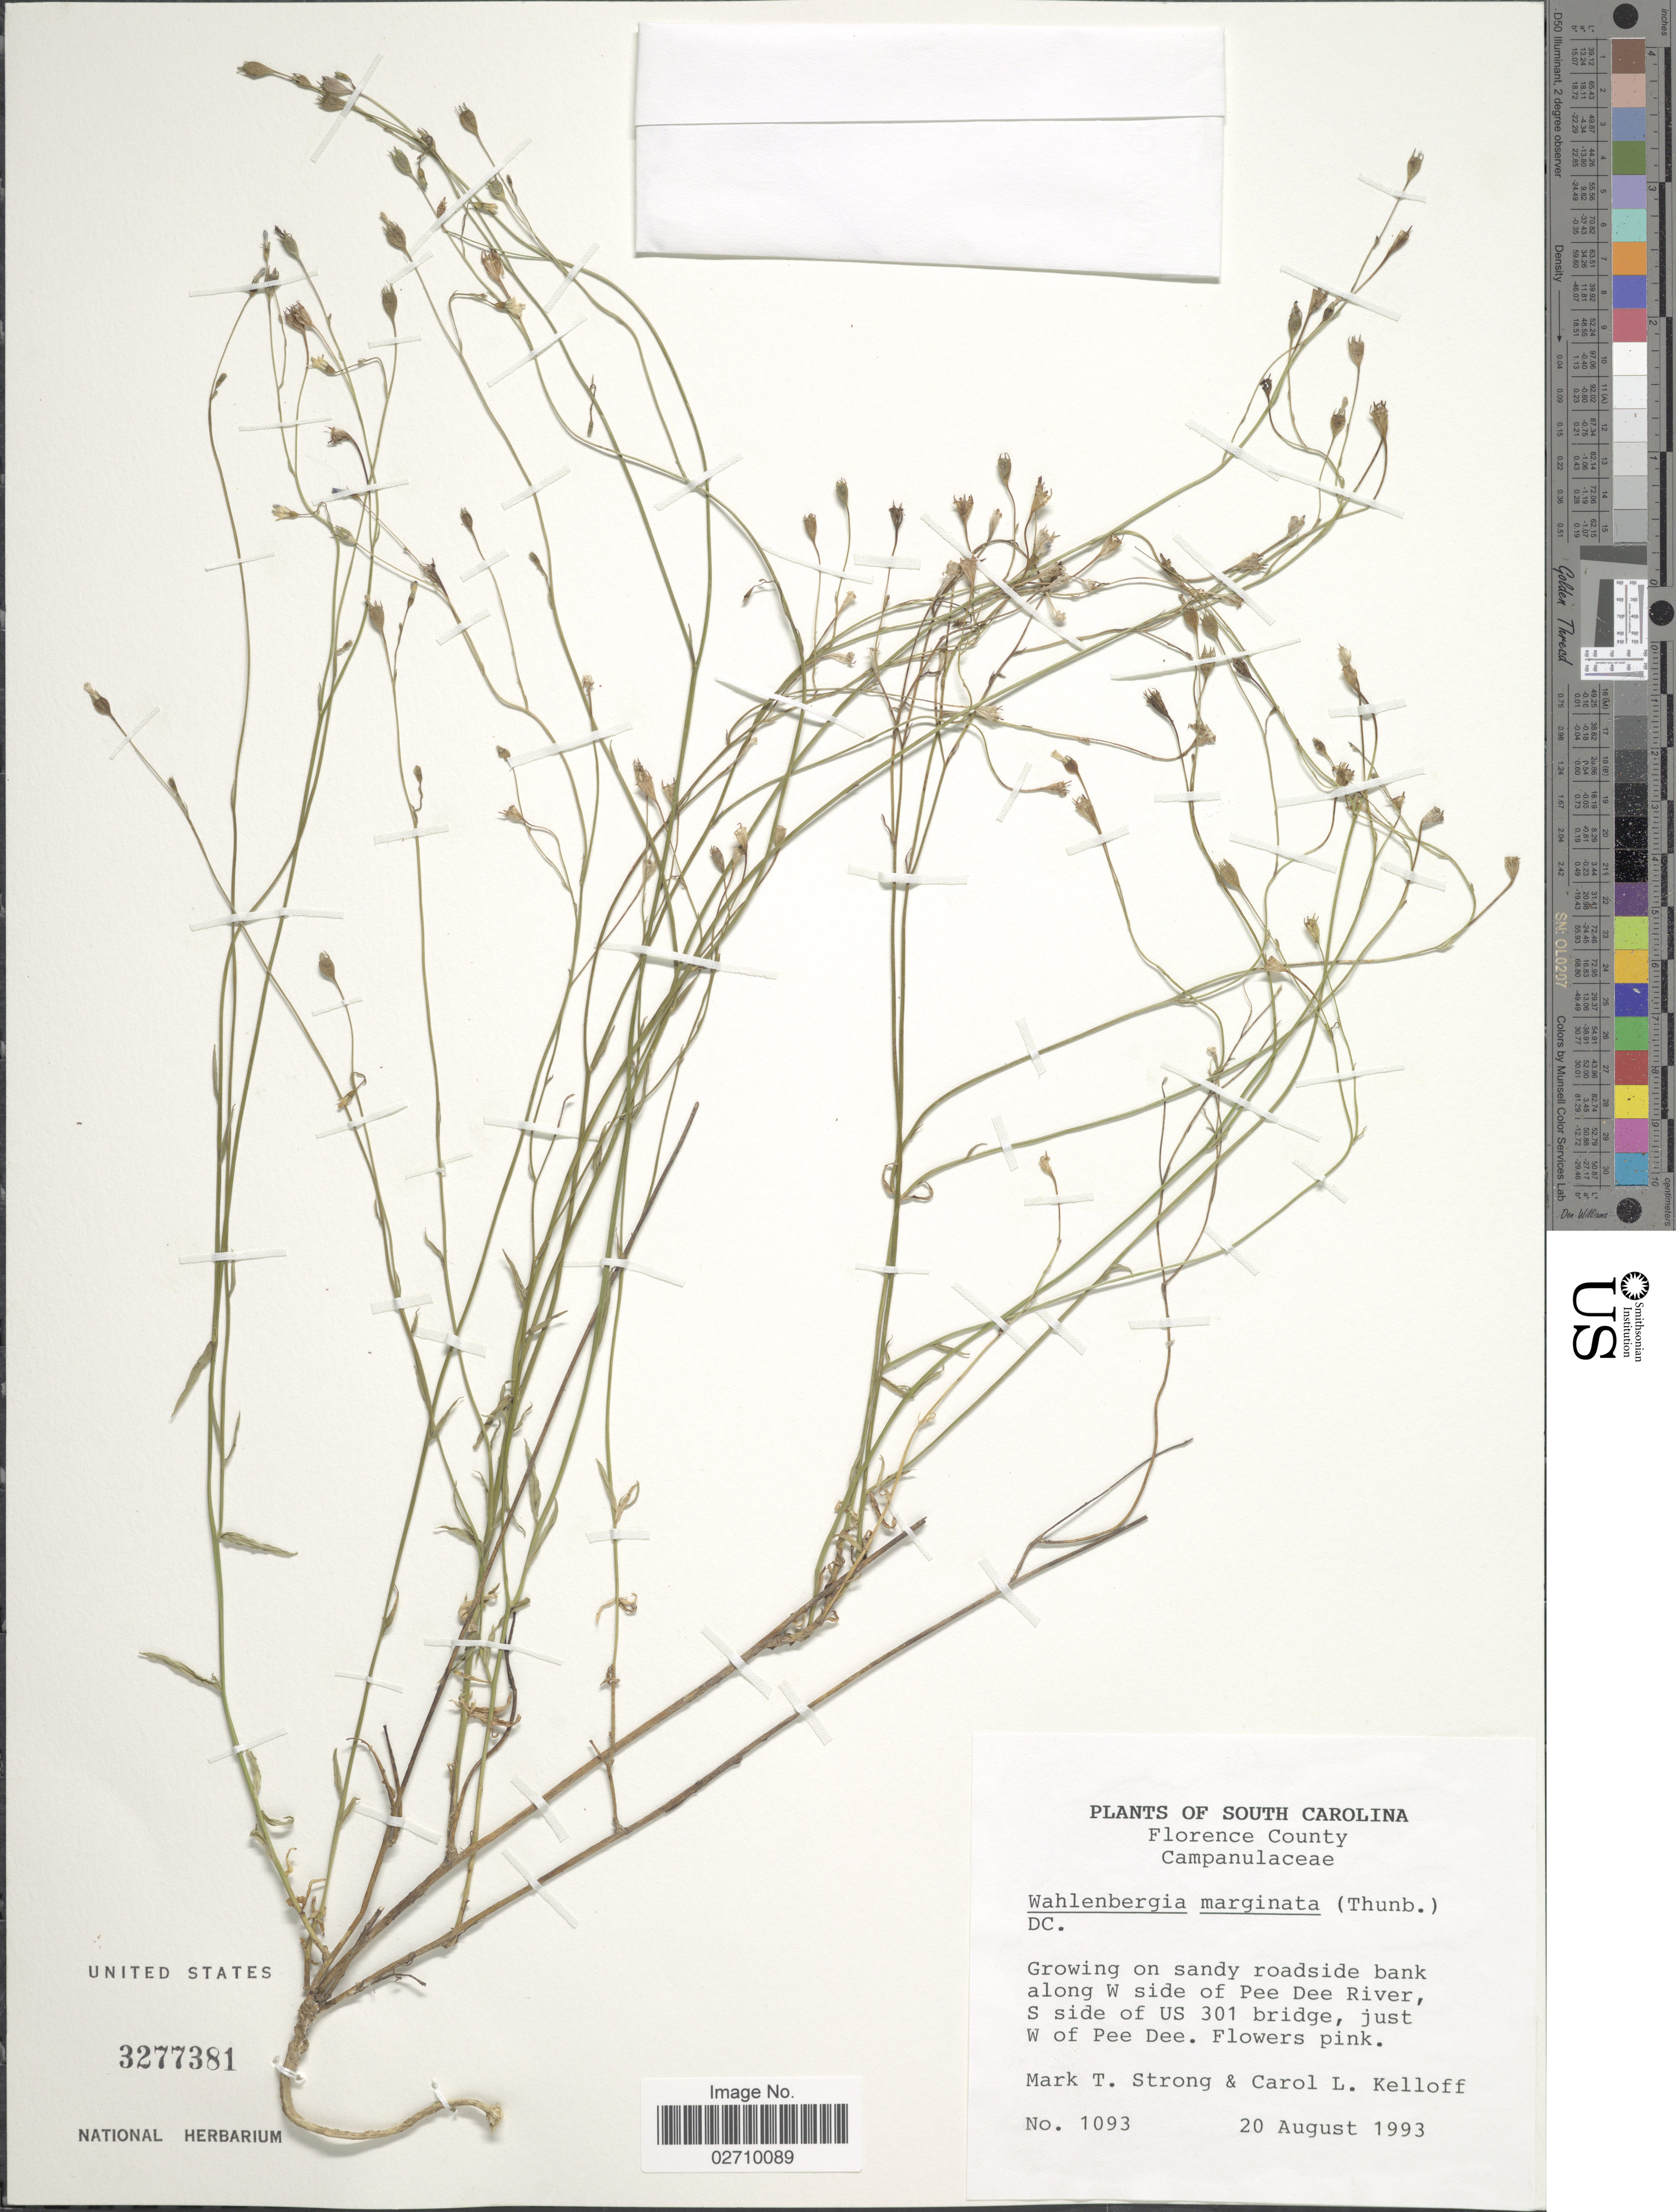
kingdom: Plantae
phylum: Tracheophyta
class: Magnoliopsida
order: Asterales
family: Campanulaceae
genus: Wahlenbergia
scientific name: Wahlenbergia marginata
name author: (Thunb.) A. DC.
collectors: M. T. Strong & C. L. Kelloff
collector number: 1093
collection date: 1993-08-20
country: United States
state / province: South Carolina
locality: Florence County. Along W side of Pee Dee River, S side of US 301 bridge, just W of Pee Dee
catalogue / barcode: US 3277381